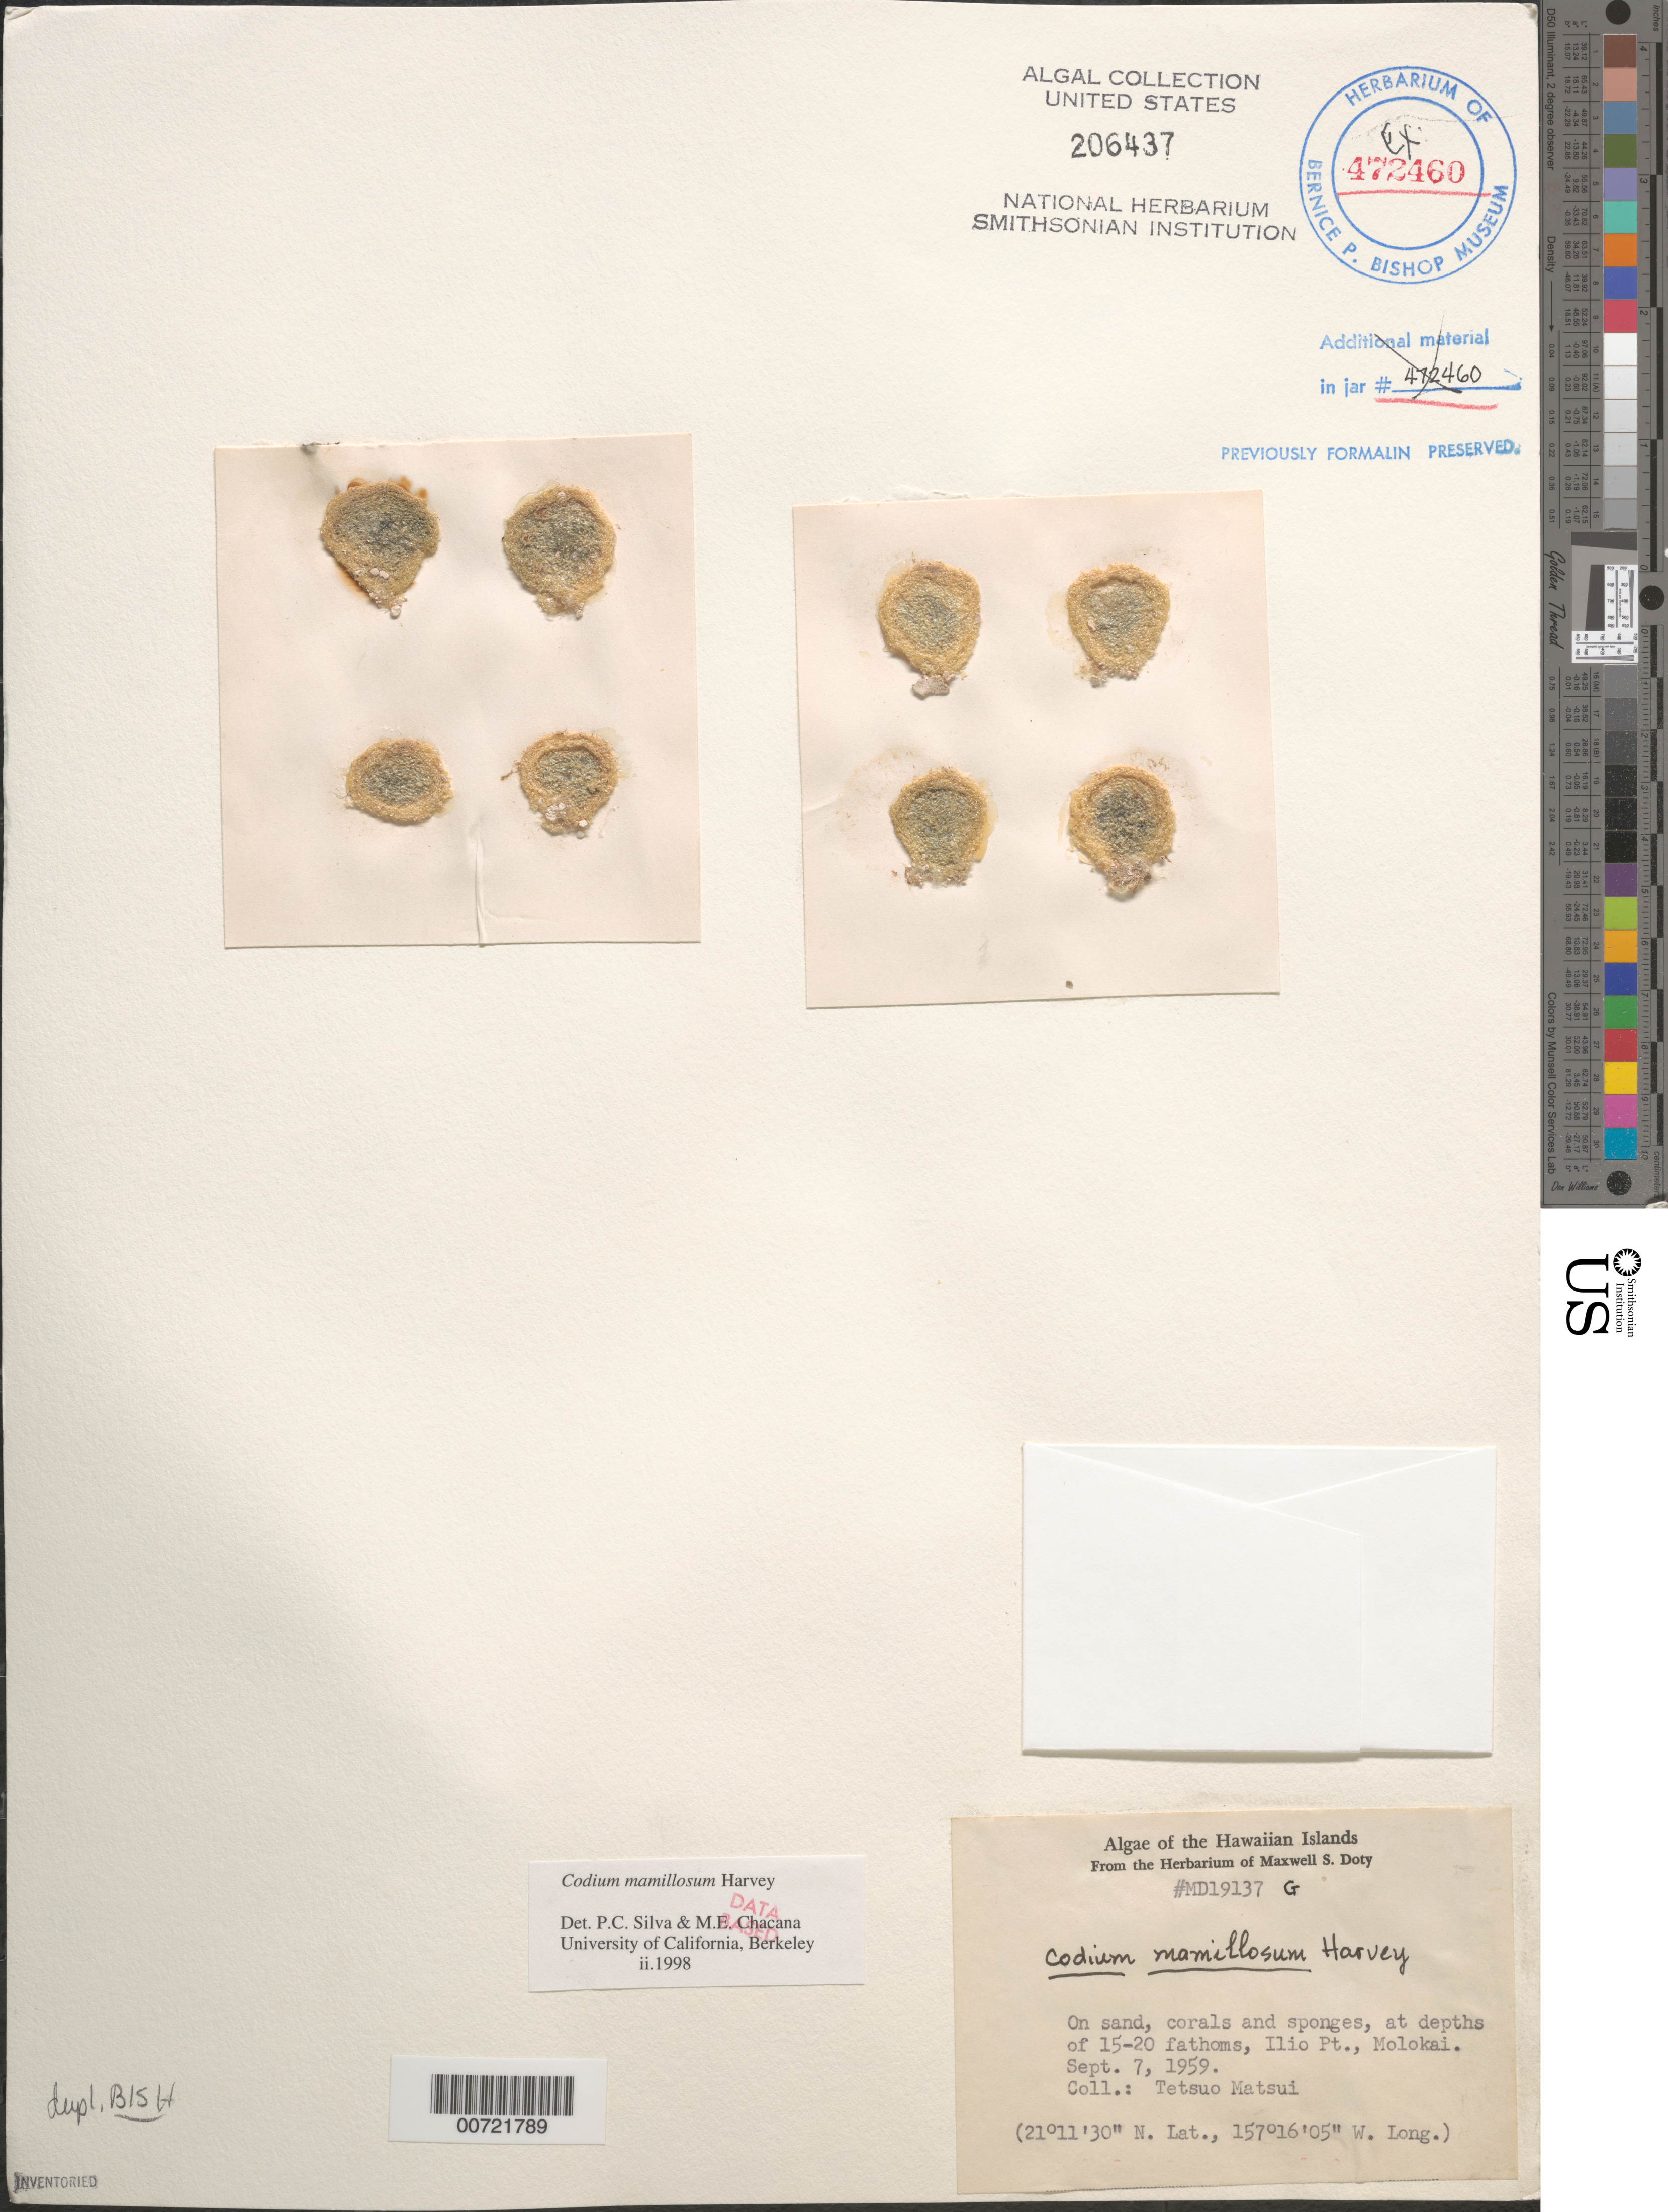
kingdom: Plantae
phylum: Chlorophyta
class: Ulvophyceae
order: Bryopsidales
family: Codiaceae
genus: Codium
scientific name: Codium mamillosum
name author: Harv.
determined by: Pedroche, F. F.; Silva, P. C.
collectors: T. Matsui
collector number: MSD 19137G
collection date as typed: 07 Sep 1959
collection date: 1959-09-07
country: United States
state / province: Hawaii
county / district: Maui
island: Moloka'i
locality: Ilio Point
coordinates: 21 11' 30" N, 157 16' 05" W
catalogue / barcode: US 206437